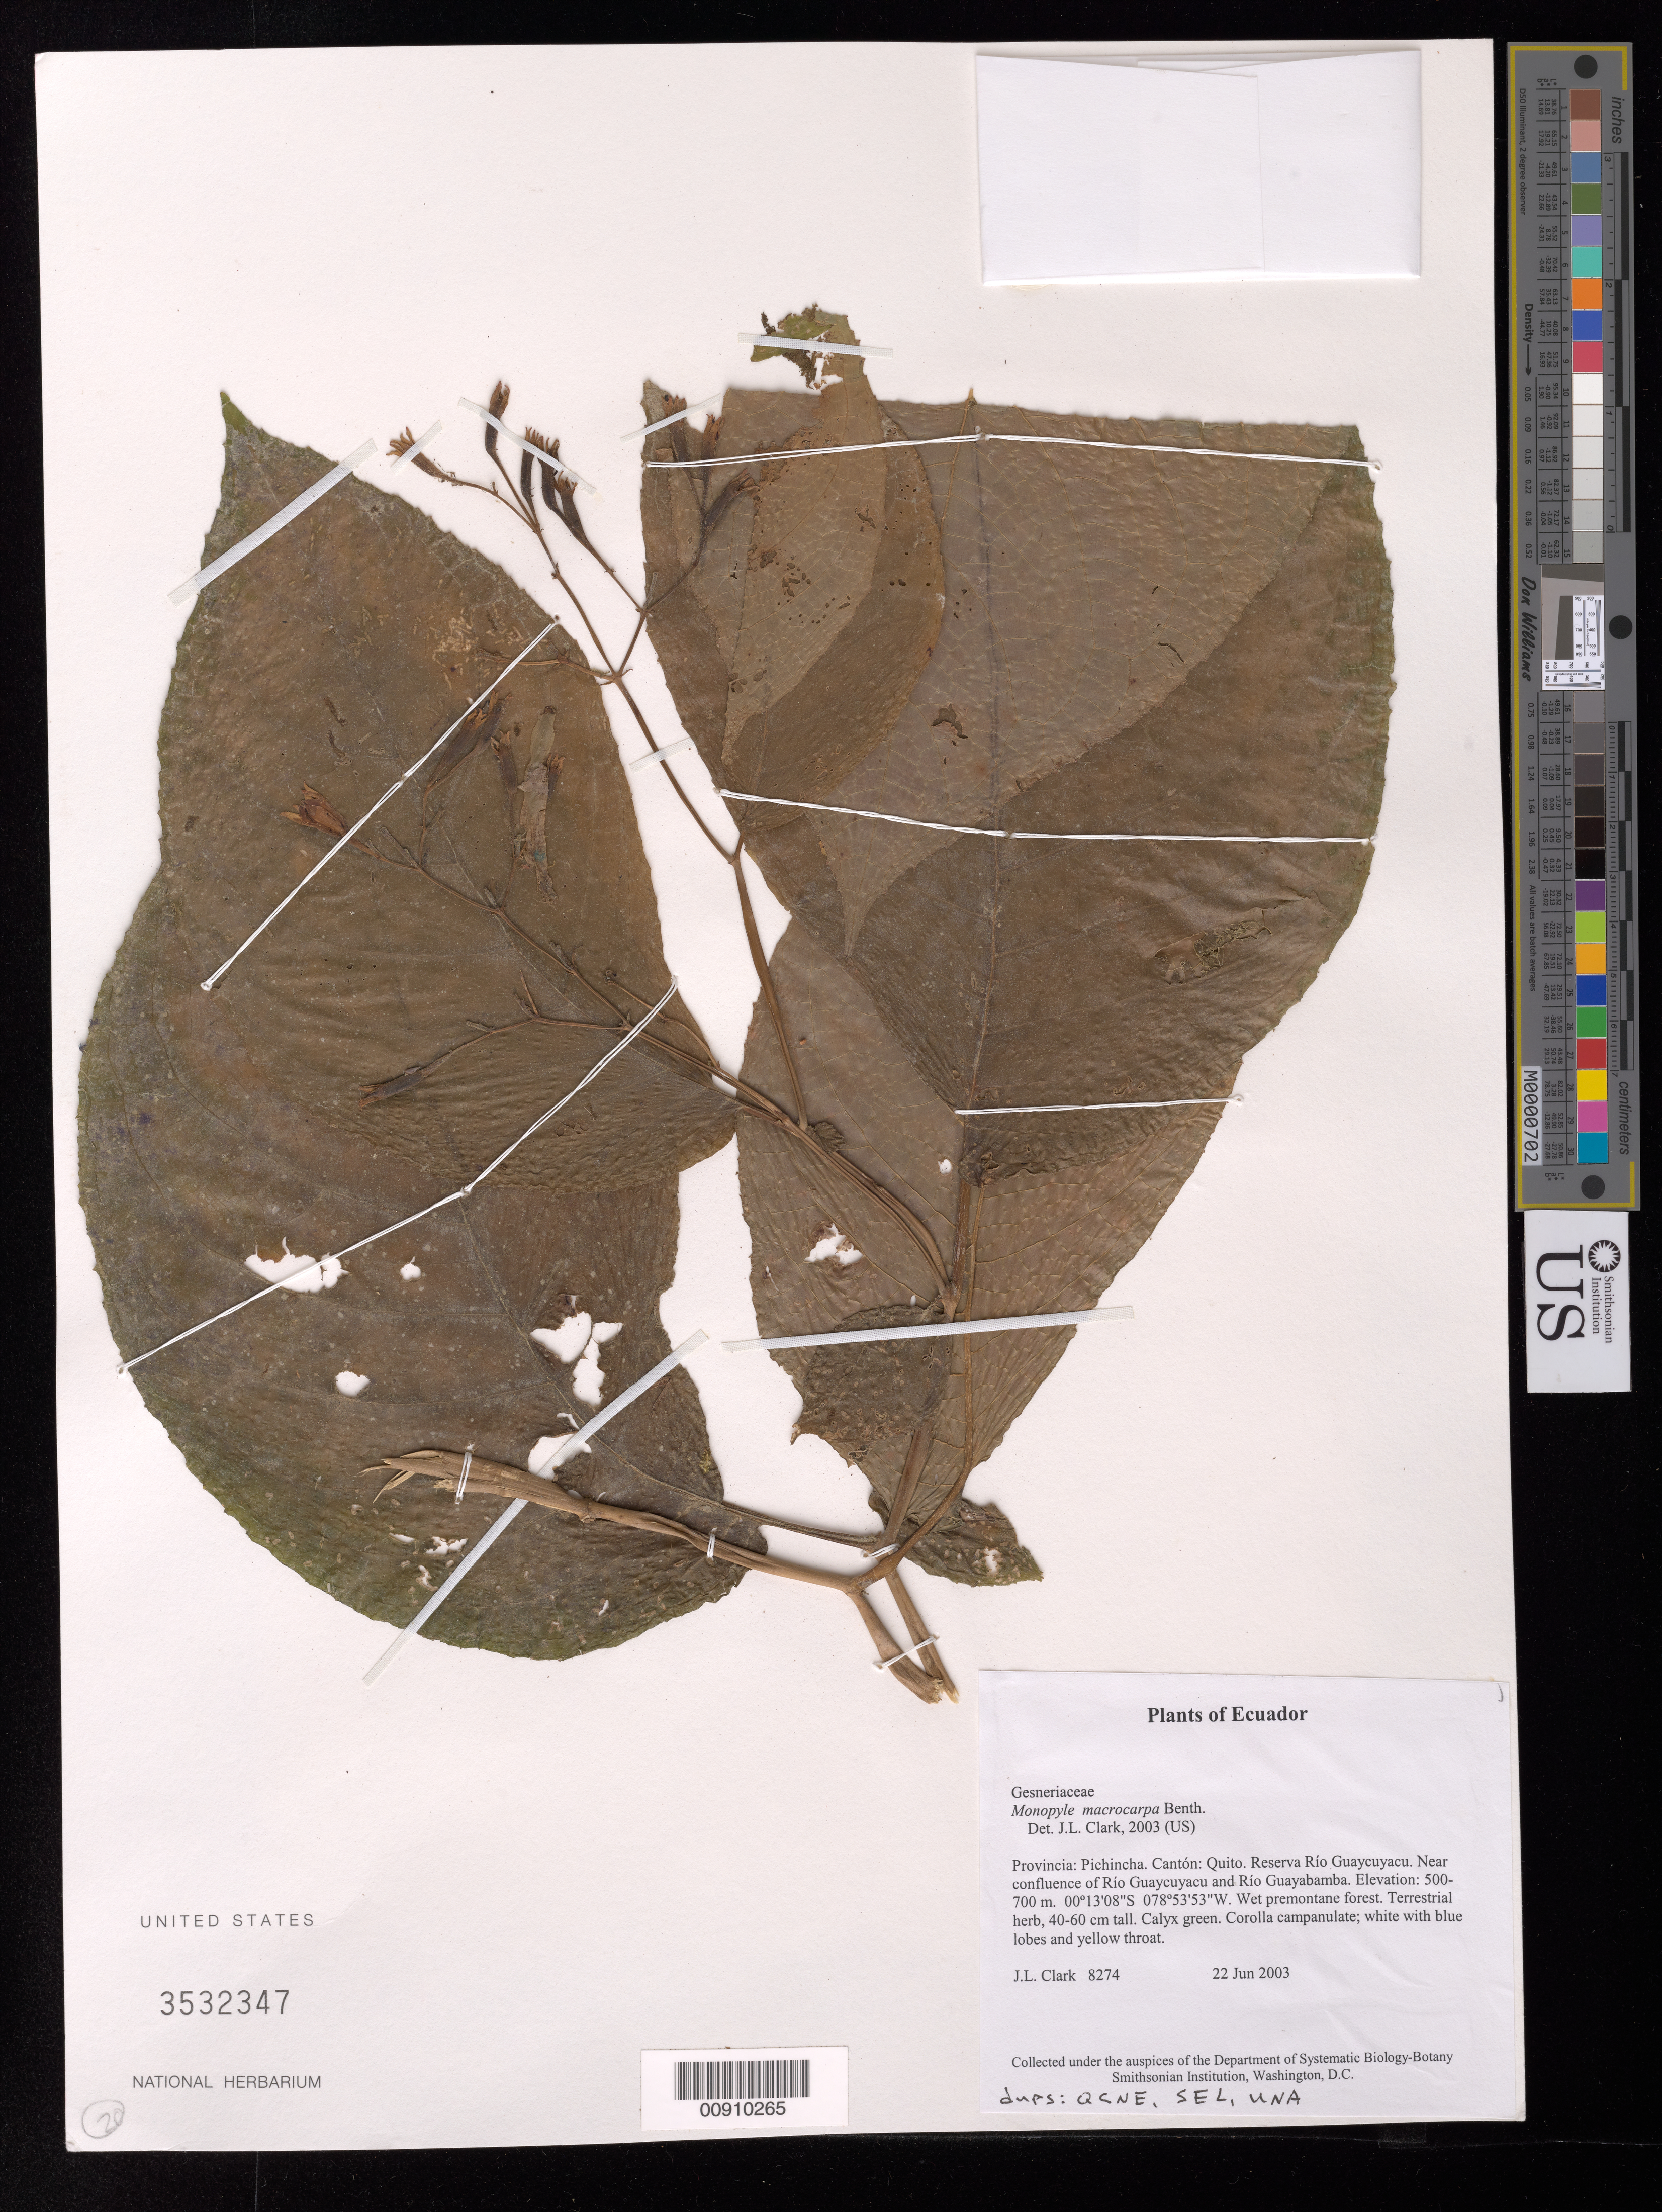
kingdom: Plantae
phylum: Tracheophyta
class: Magnoliopsida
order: Lamiales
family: Gesneriaceae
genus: Monopyle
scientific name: Monopyle macrocarpa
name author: Benth.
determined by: Clark, J. L., (SEL), The Marie Selby Botanical Garden (UNITED STATES)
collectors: J. L. Clark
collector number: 8274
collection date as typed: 22 Jun 2003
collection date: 2003-06-22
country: Ecuador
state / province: Pichincha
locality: Quito. Reserva Río Guaycuyacu. Near confluence of Río Guaycuyacu and Río Guayabamba.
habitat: Wet premontane forest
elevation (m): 500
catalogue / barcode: US 3532347